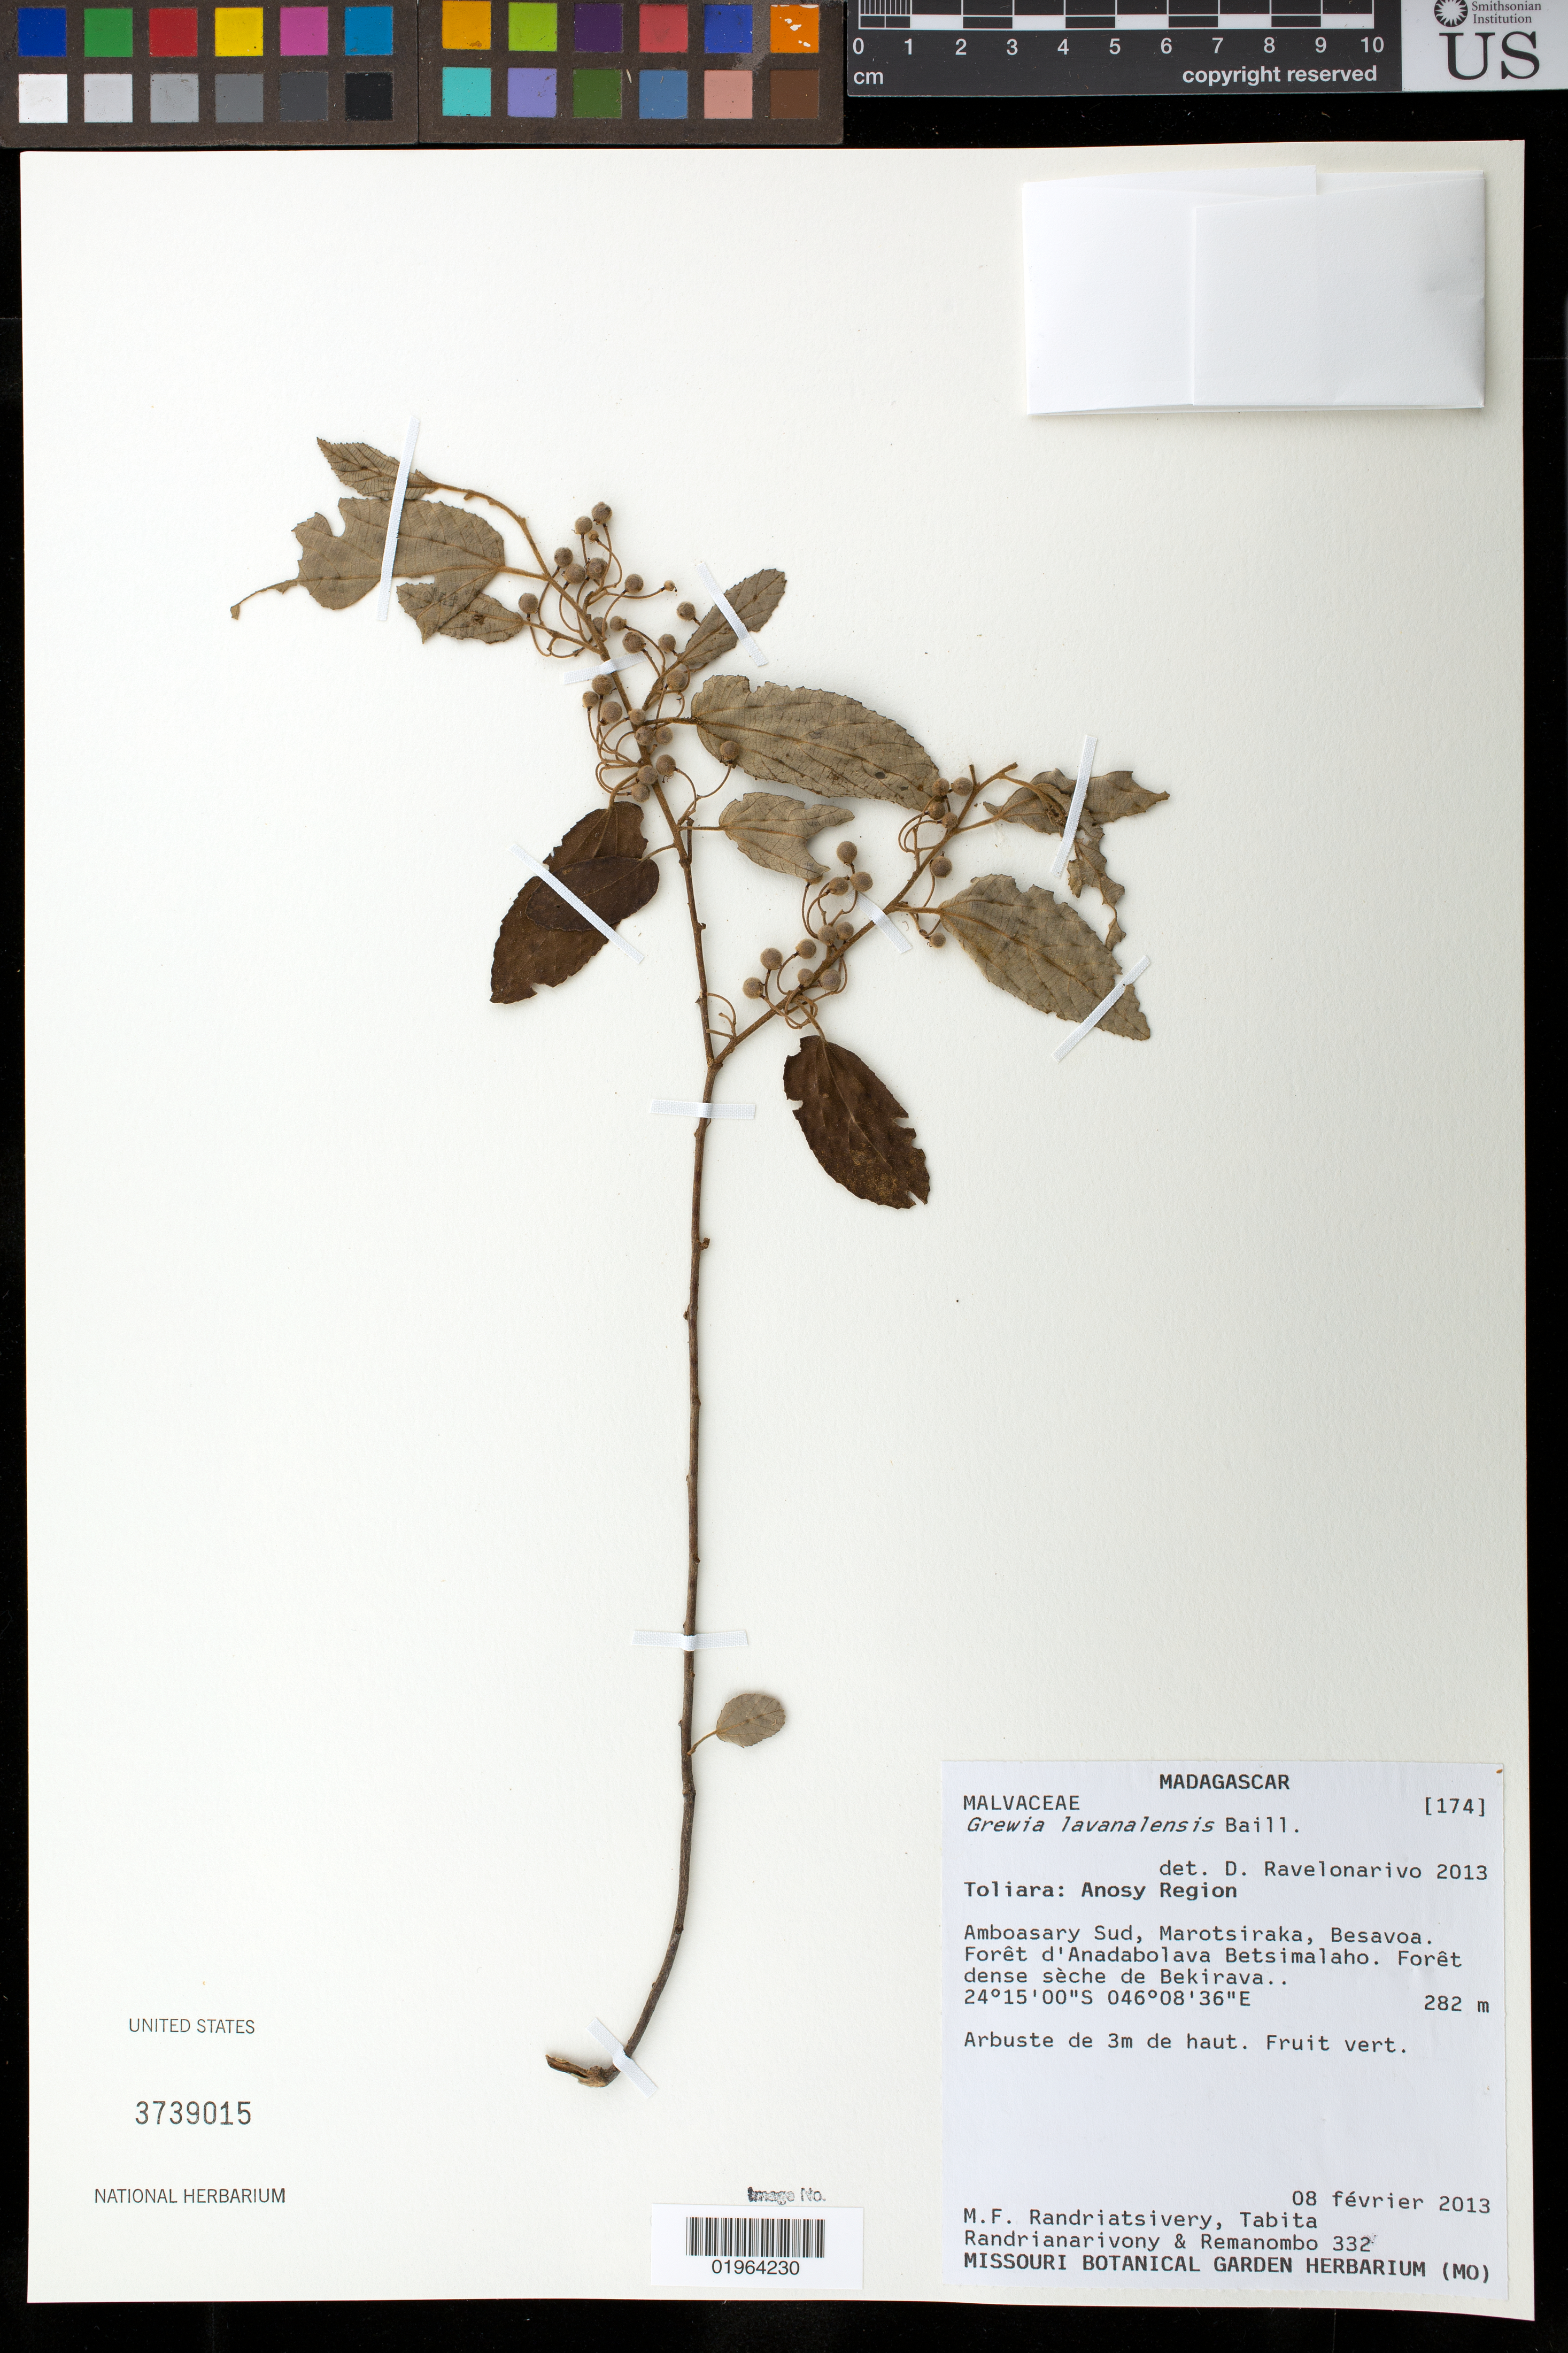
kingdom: Plantae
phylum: Tracheophyta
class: Magnoliopsida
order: Malvales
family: Malvaceae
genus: Grewia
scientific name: Grewia lavanalensis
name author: Baill.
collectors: M. F. Randriatsivery, T. Randrianarivony & -. Remanombo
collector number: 332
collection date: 2013-02-08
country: Madagascar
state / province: Anosy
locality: Amboasary Sud, Marotsiraka, Besavoa, forêt d'Anadabolava Betsimalaho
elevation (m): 282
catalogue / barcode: US 3739015